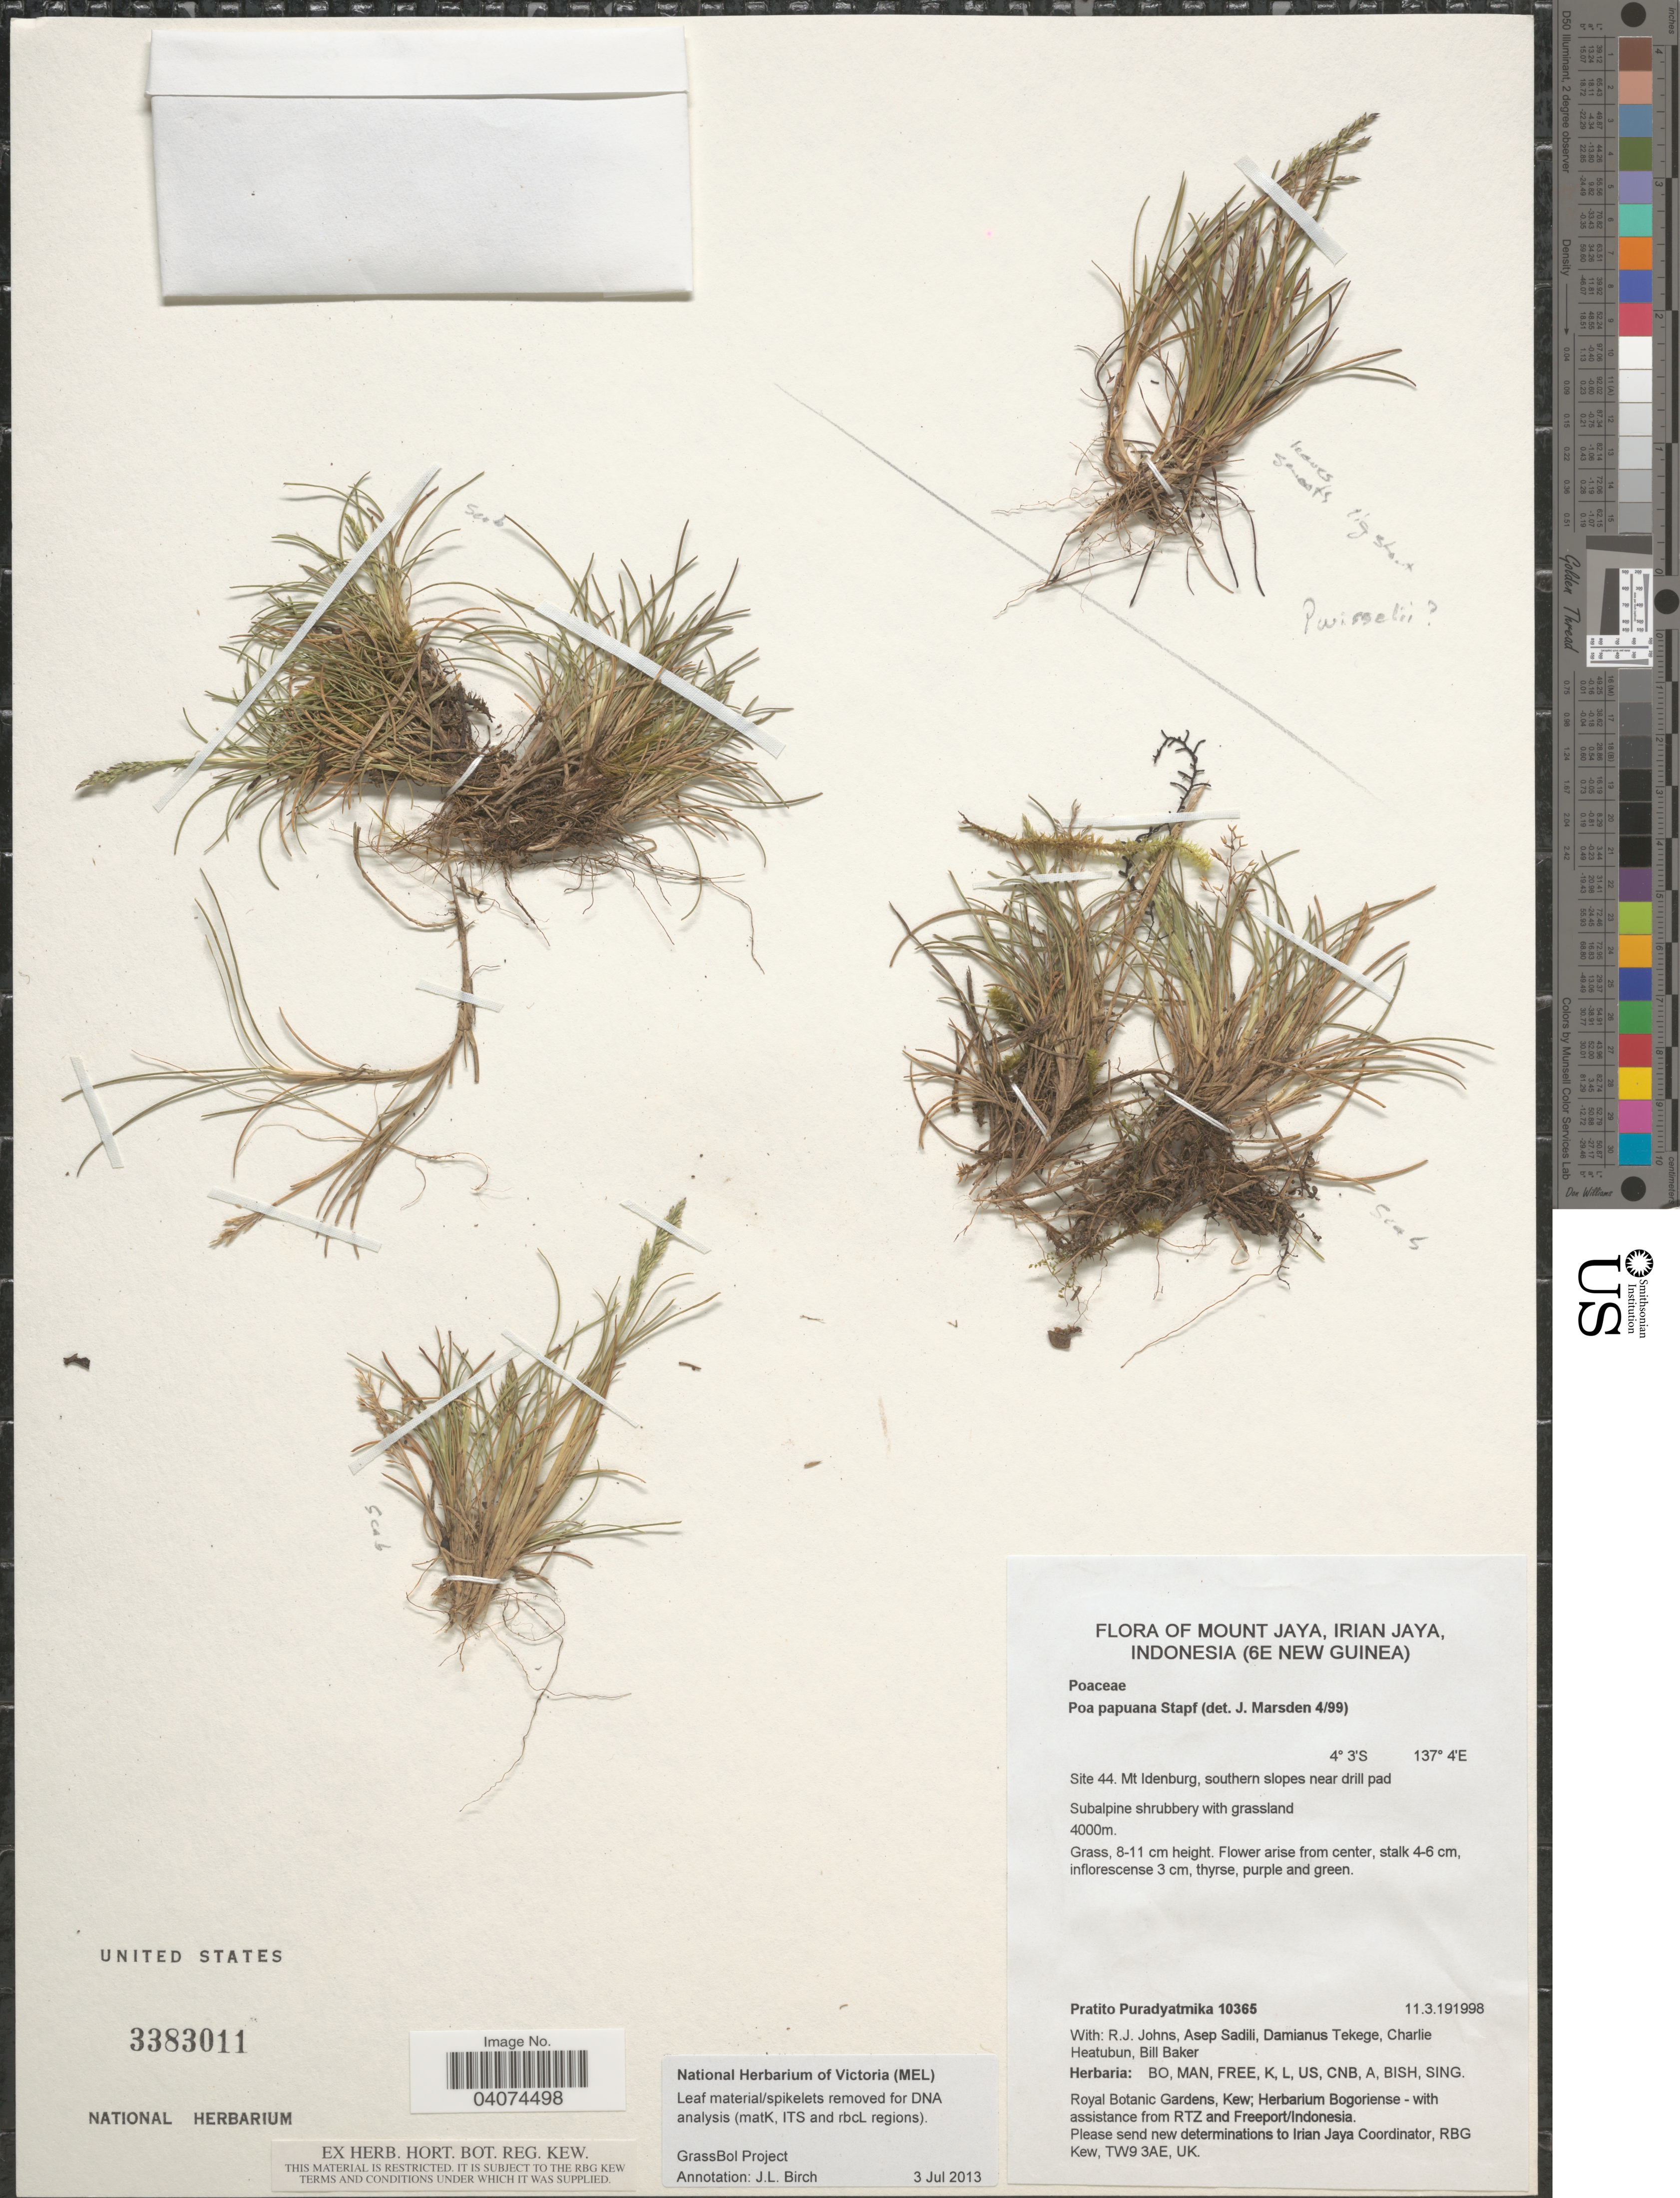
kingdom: Plantae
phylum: Tracheophyta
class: Liliopsida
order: Poales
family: Poaceae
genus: Poa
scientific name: Poa papuana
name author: Stapf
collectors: P. Puradyatmika, R. Johns, A. Sadili & D. Tekege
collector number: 10365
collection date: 1998-03-11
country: Indonesia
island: New Guinea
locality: Mount Jaya, Irian Jaya (6e New Guinea). Site 44. Mt Idenburg, southern slopes near drill pad.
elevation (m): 4000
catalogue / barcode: US 3383011